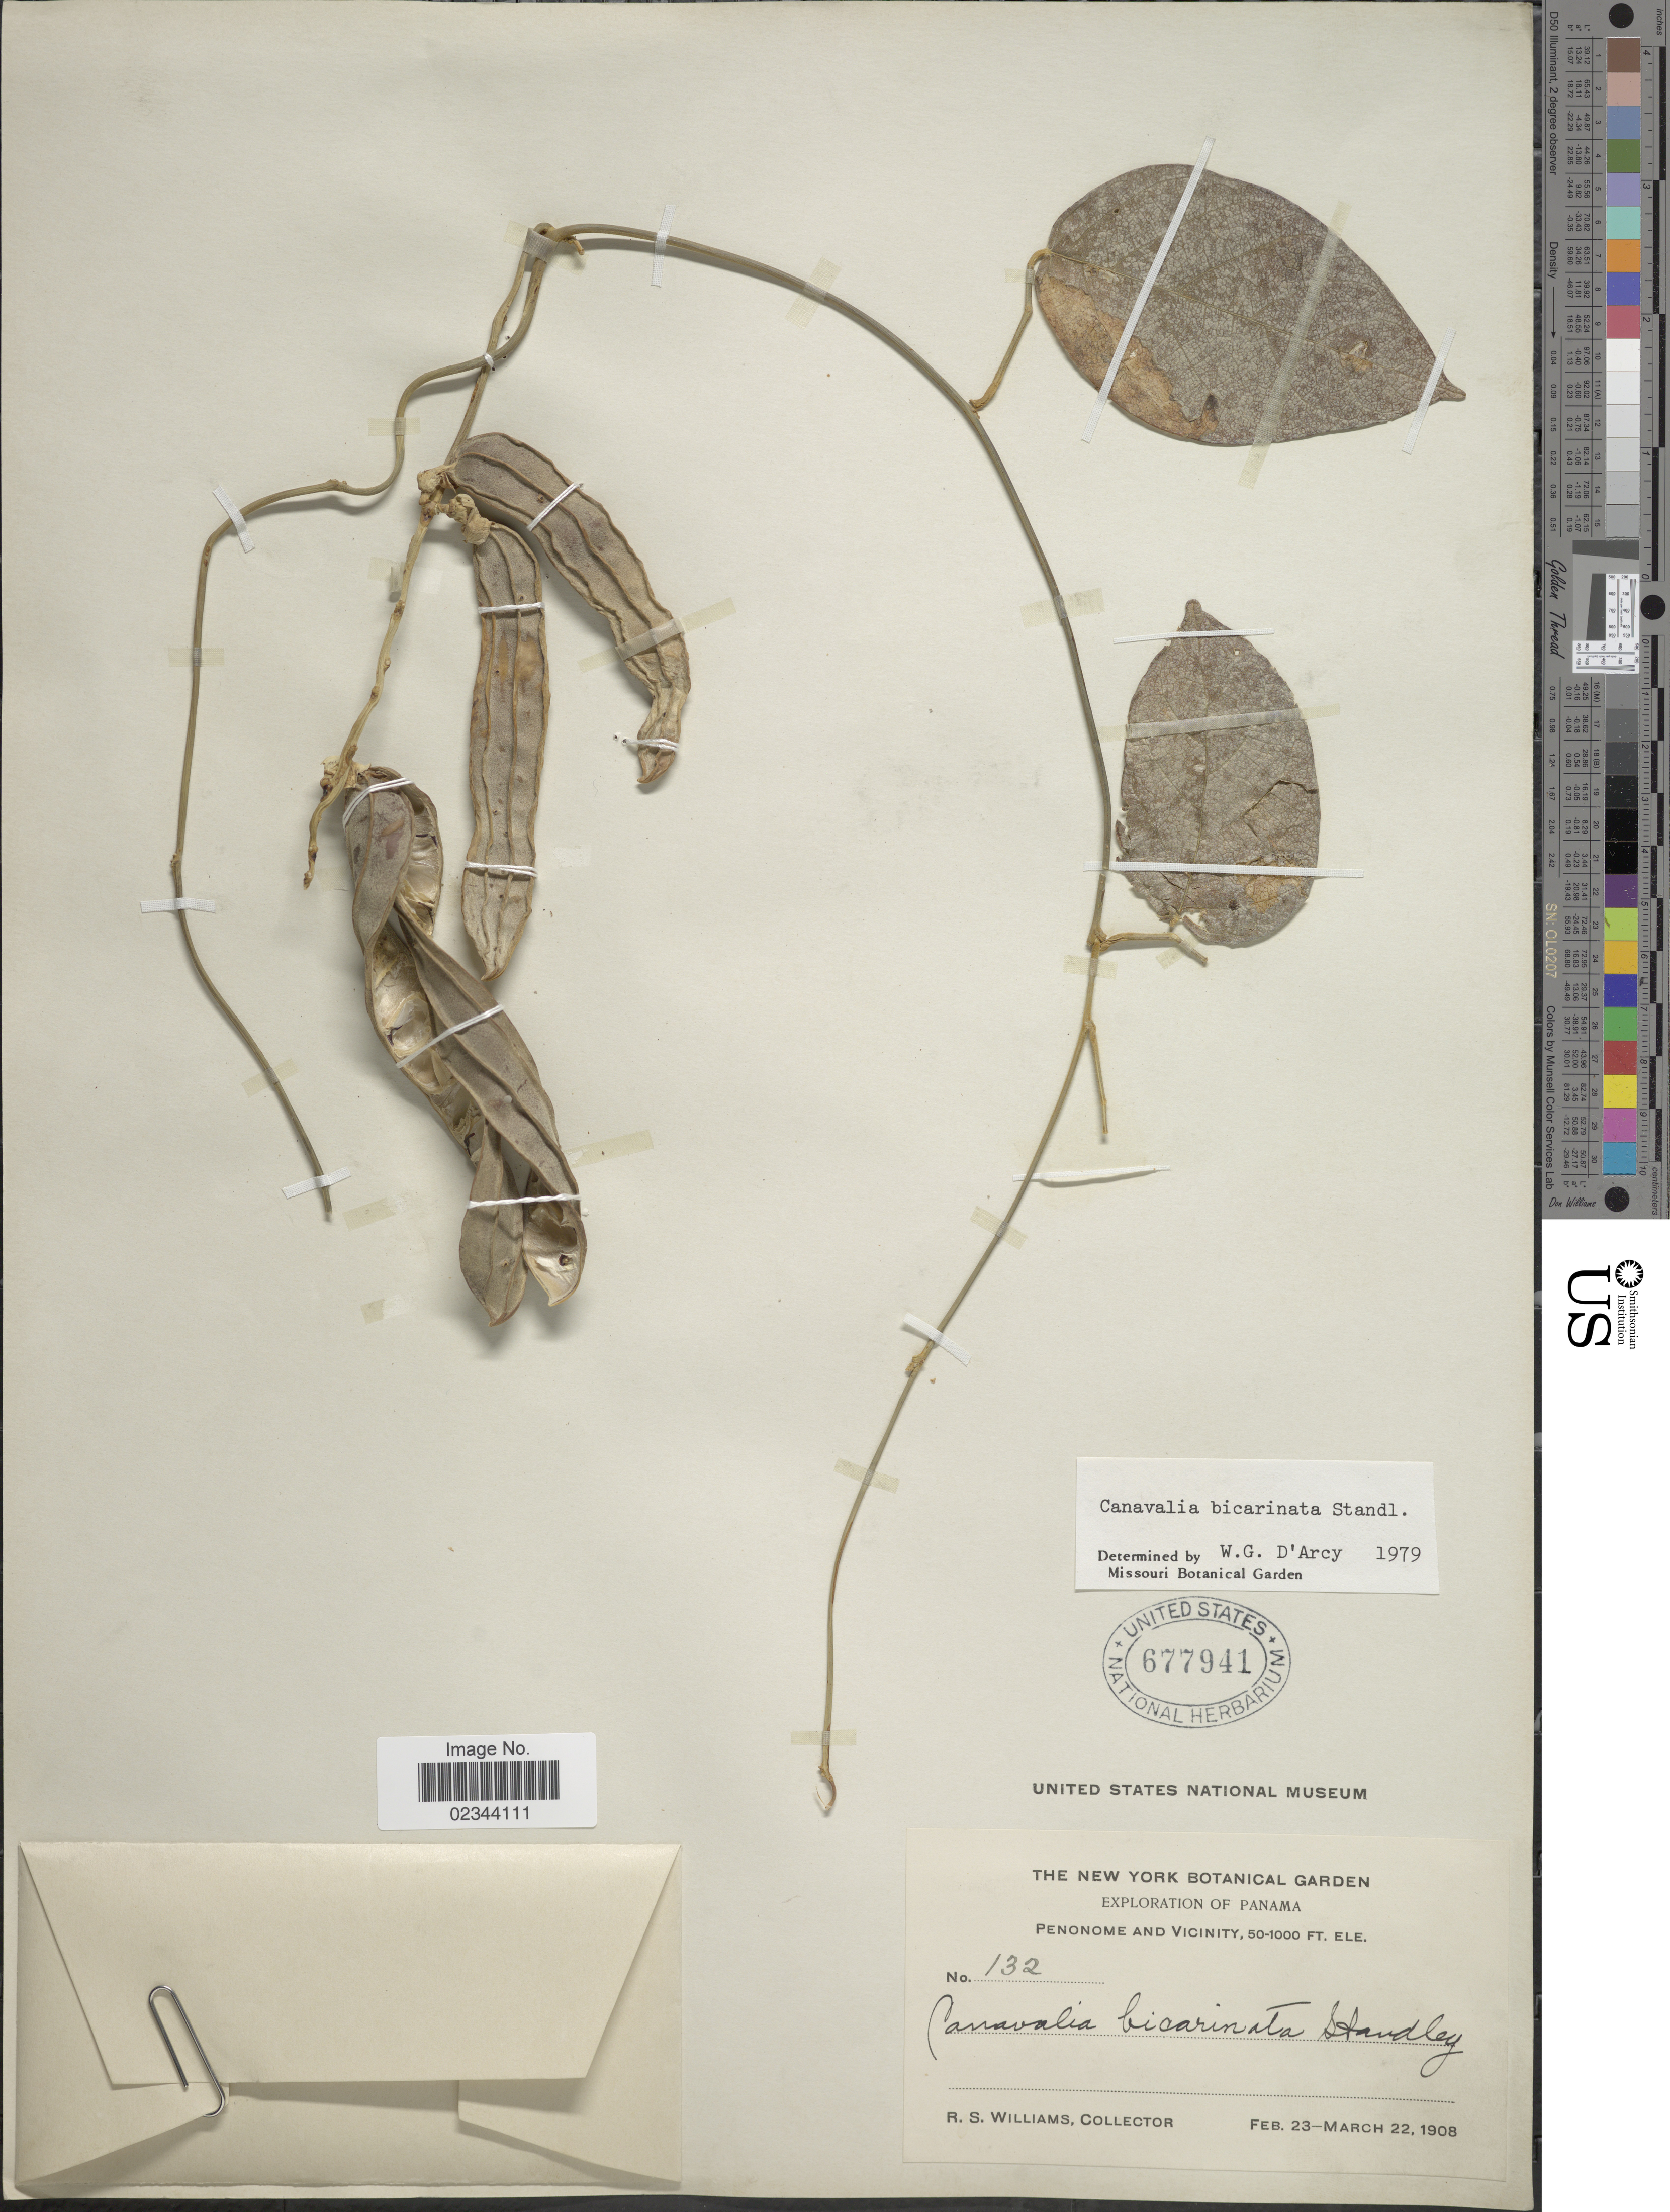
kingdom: Plantae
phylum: Tracheophyta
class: Magnoliopsida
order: Fabales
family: Fabaceae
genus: Canavalia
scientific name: Canavalia bicarinata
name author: Standl.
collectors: R. S. Williams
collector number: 132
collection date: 1908-02-23/1908-03-22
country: Panama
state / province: Coclé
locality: Penonome and vicinity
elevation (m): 15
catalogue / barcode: US 677941